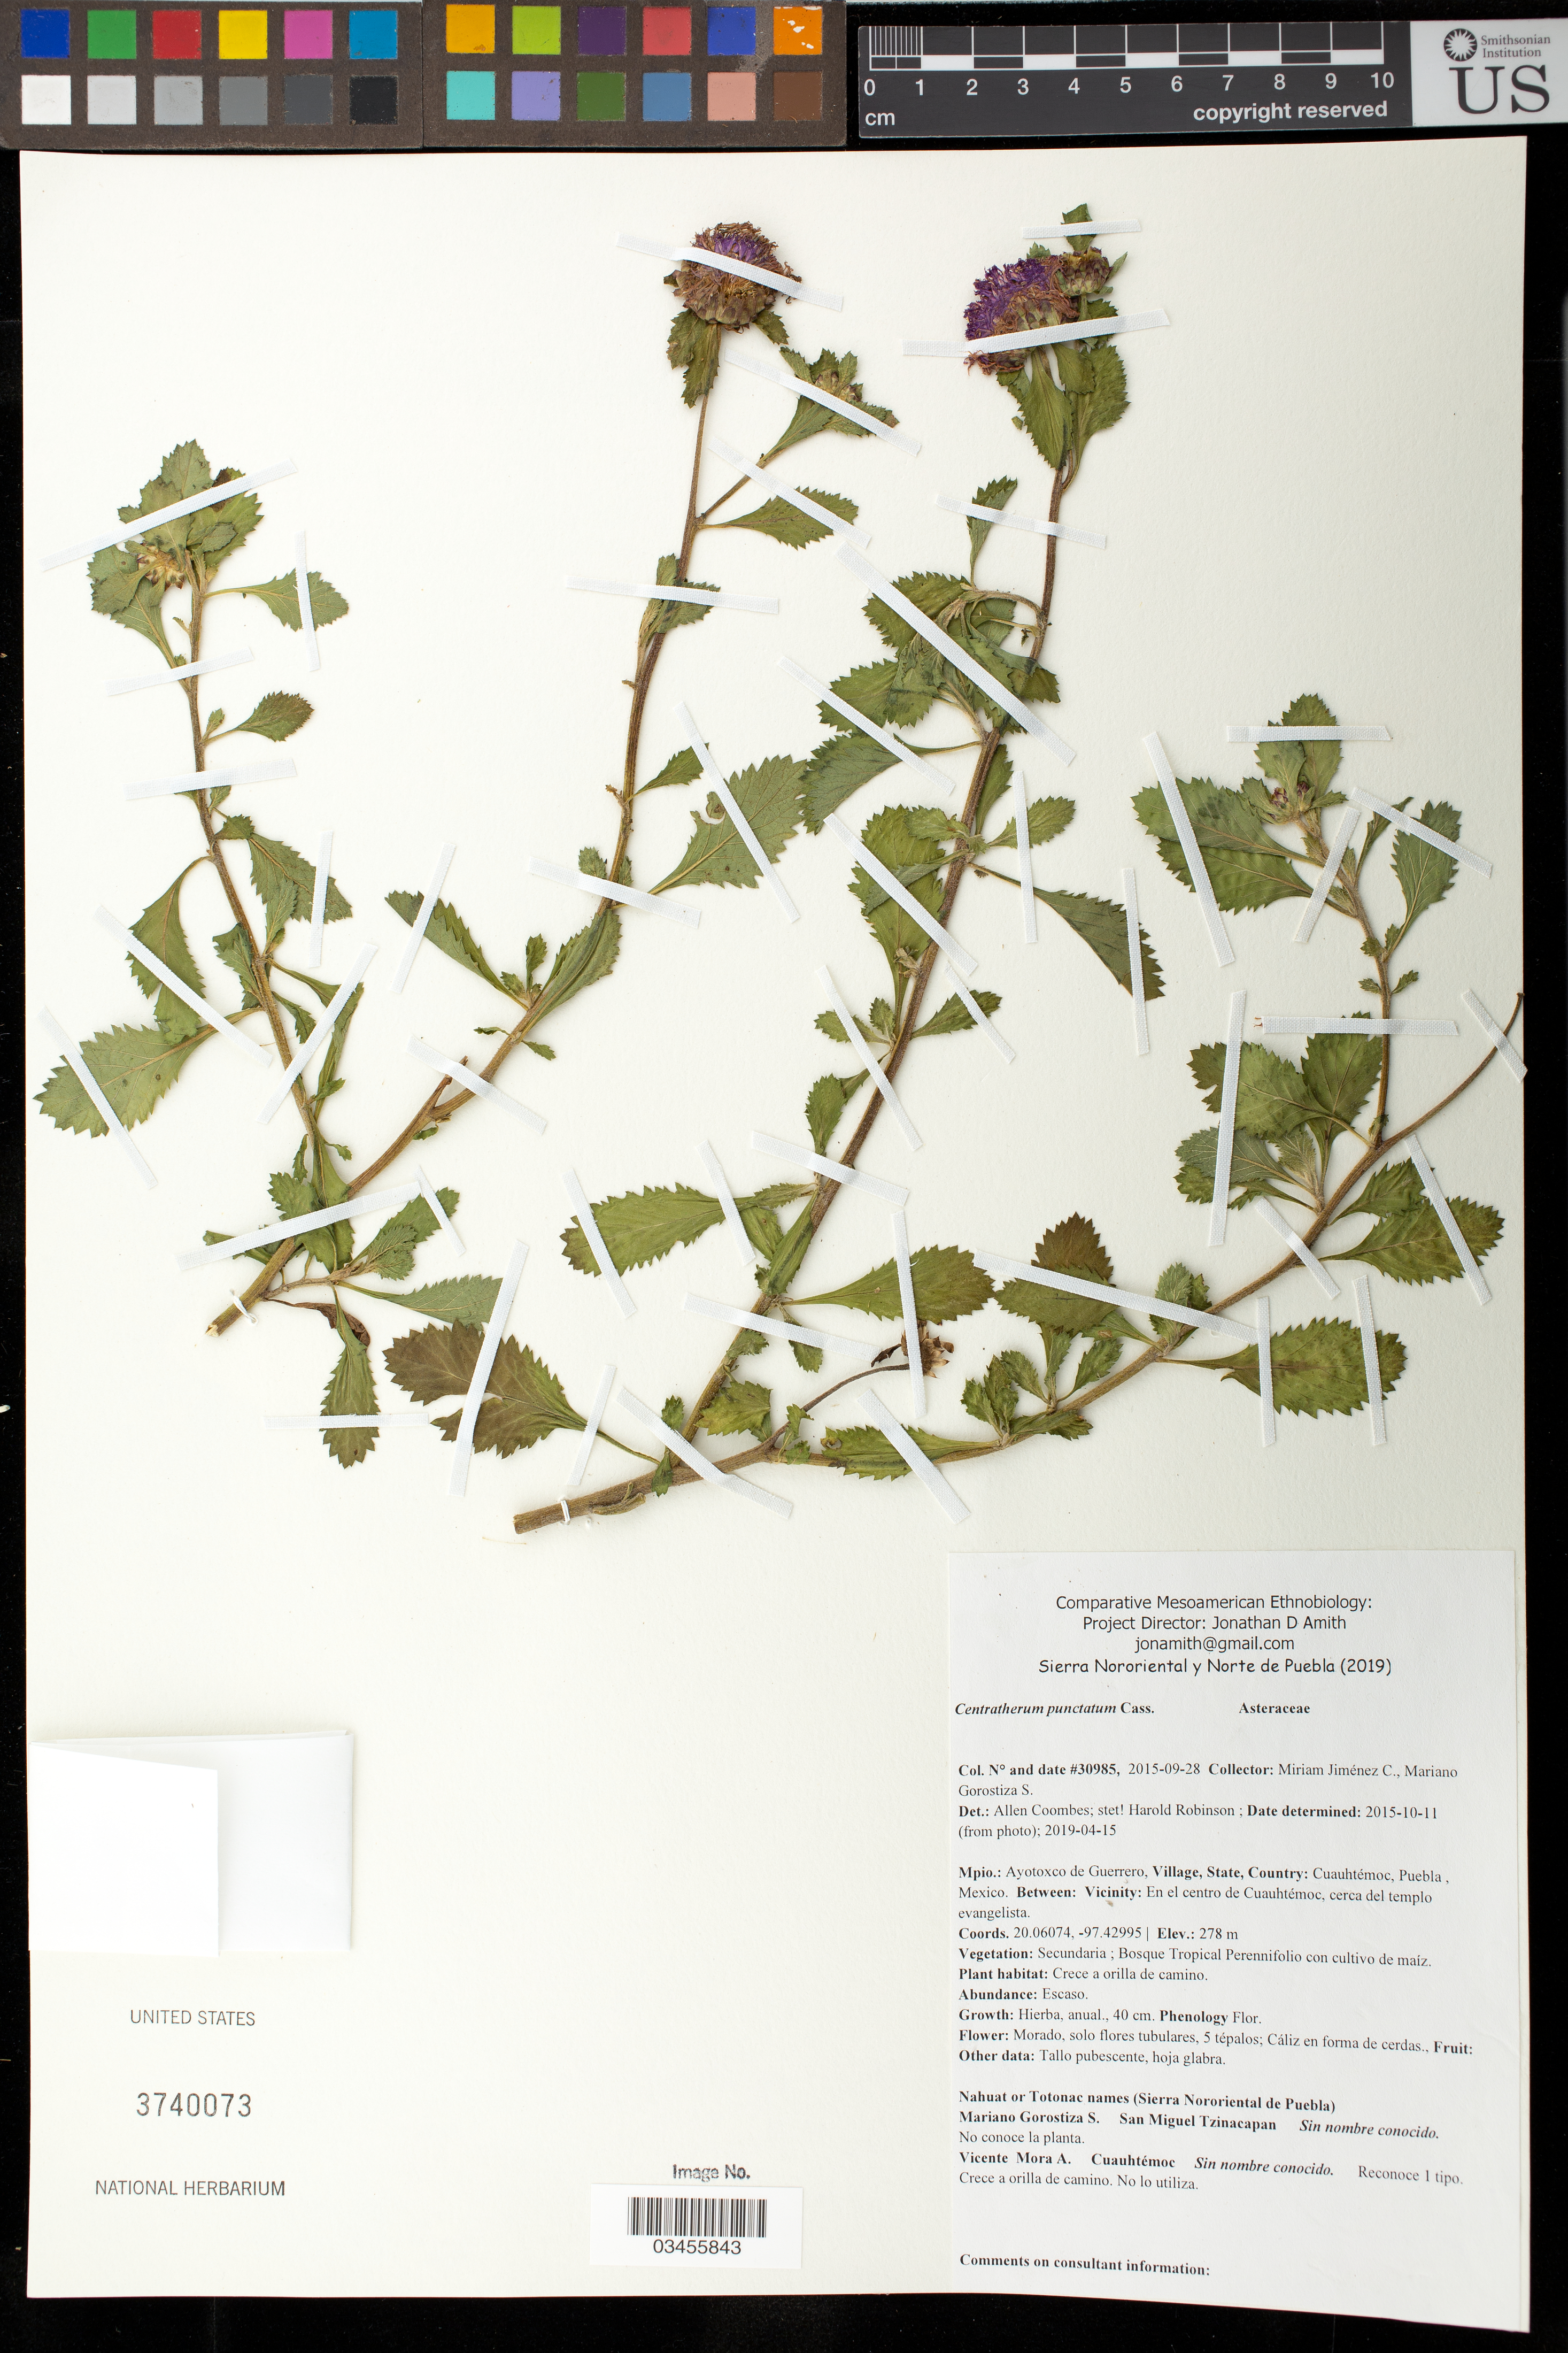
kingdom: Plantae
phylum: Tracheophyta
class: Magnoliopsida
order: Asterales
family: Asteraceae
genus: Centratherum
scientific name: Centratherum punctatum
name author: Cass.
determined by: Robinson, Harold E., (US)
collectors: M. Jiménez Chimil & M. Gorostiza S.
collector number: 30985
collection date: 2015-09-28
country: México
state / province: Puebla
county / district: Ayotoxco de Guerrero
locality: PUEBLO: Cuauhtémoc; LOCALIDAD EXACTA: En el centro de Cuauhtémoc, cerca del templo evangelista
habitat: Bosque tropical perennifolio con cultivo de maíz | A orilla de camino.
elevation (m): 278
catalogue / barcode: US 3740073